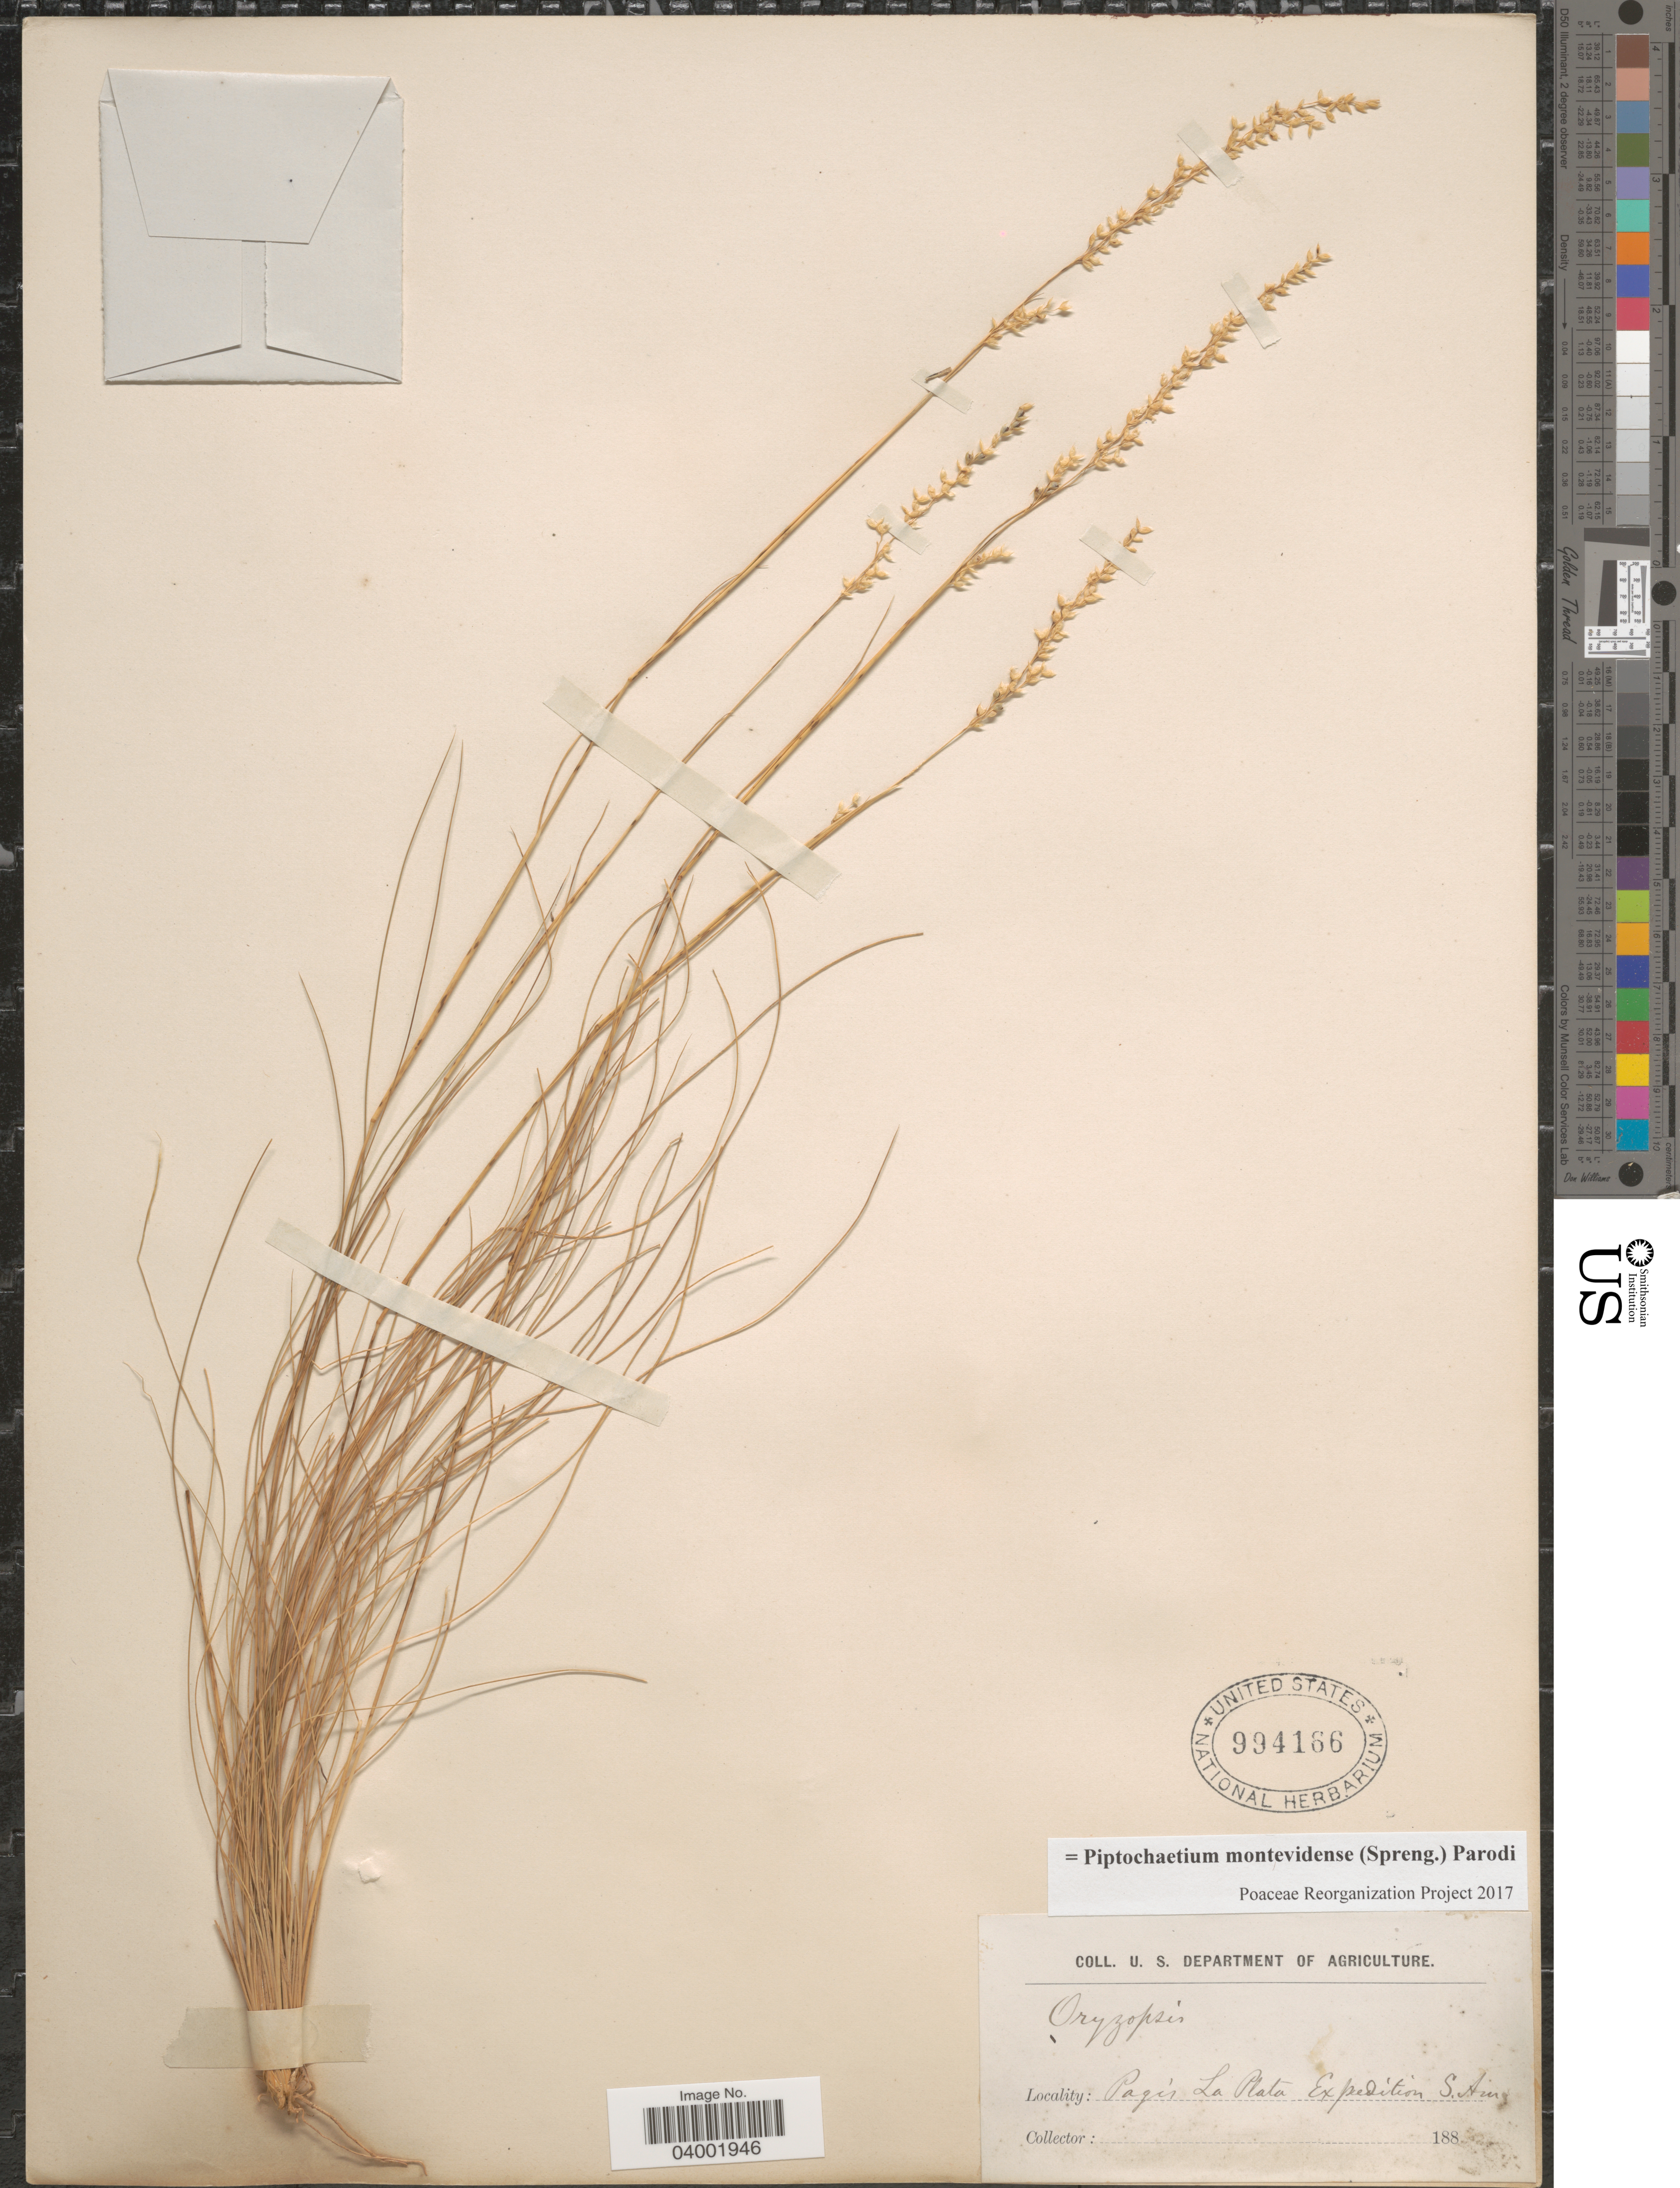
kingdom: Plantae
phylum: Tracheophyta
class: Liliopsida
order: Poales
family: Poaceae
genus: Piptochaetium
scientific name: Piptochaetium montevidense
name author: (Spreng.) Parodi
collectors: Page's La Plata Expedition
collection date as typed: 188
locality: Page's la Plata Expedition. S. Amer.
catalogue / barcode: US 994166